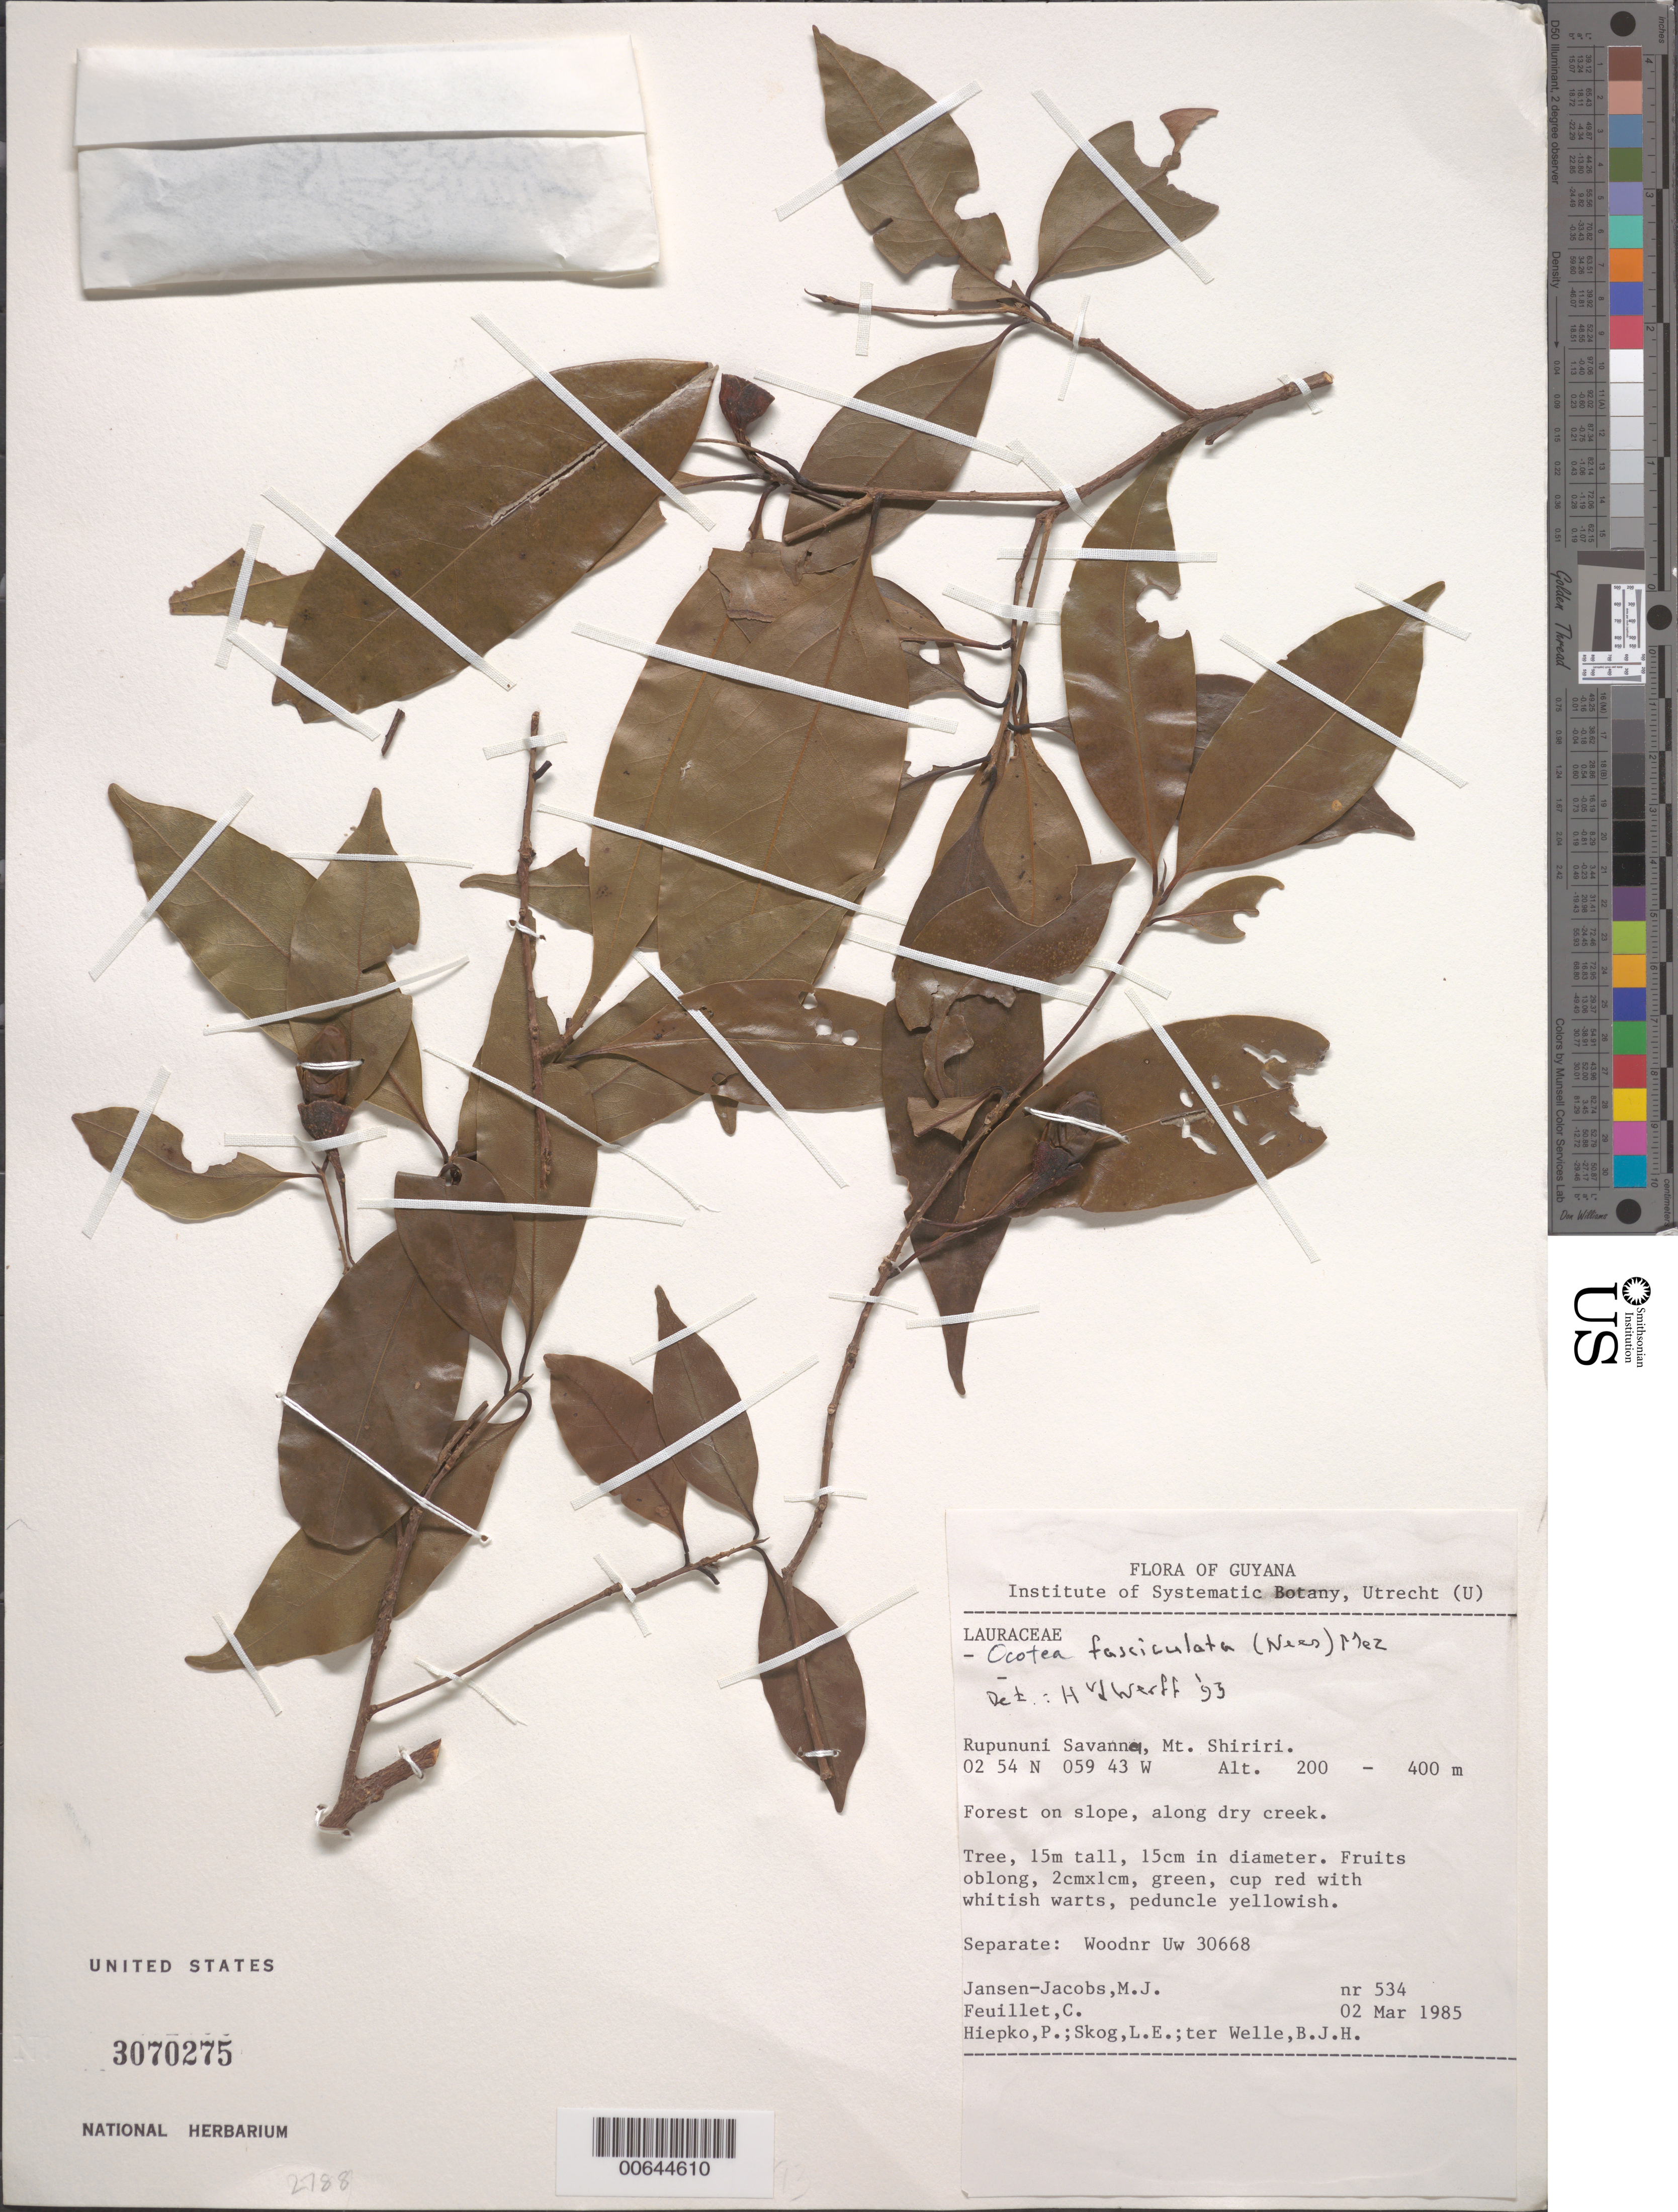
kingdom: Plantae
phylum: Tracheophyta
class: Magnoliopsida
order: Laurales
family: Lauraceae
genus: Ocotea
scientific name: Ocotea fasciculata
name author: (Nees) Mez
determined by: van der Werff, H., (MO), Missouri Botanical Garden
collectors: M. J. Jansen-Jacobs, C. Feuillet, P. H. Hiepko, L. E. Skog & B. Welle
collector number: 534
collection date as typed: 2-Mar-85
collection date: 1985-03-02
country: Guyana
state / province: U. Takutu-U. Essequibo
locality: Rupununi Savanna, Mt. Shiriri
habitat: Forest on slope, along dry creek.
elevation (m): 200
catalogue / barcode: US 3070275